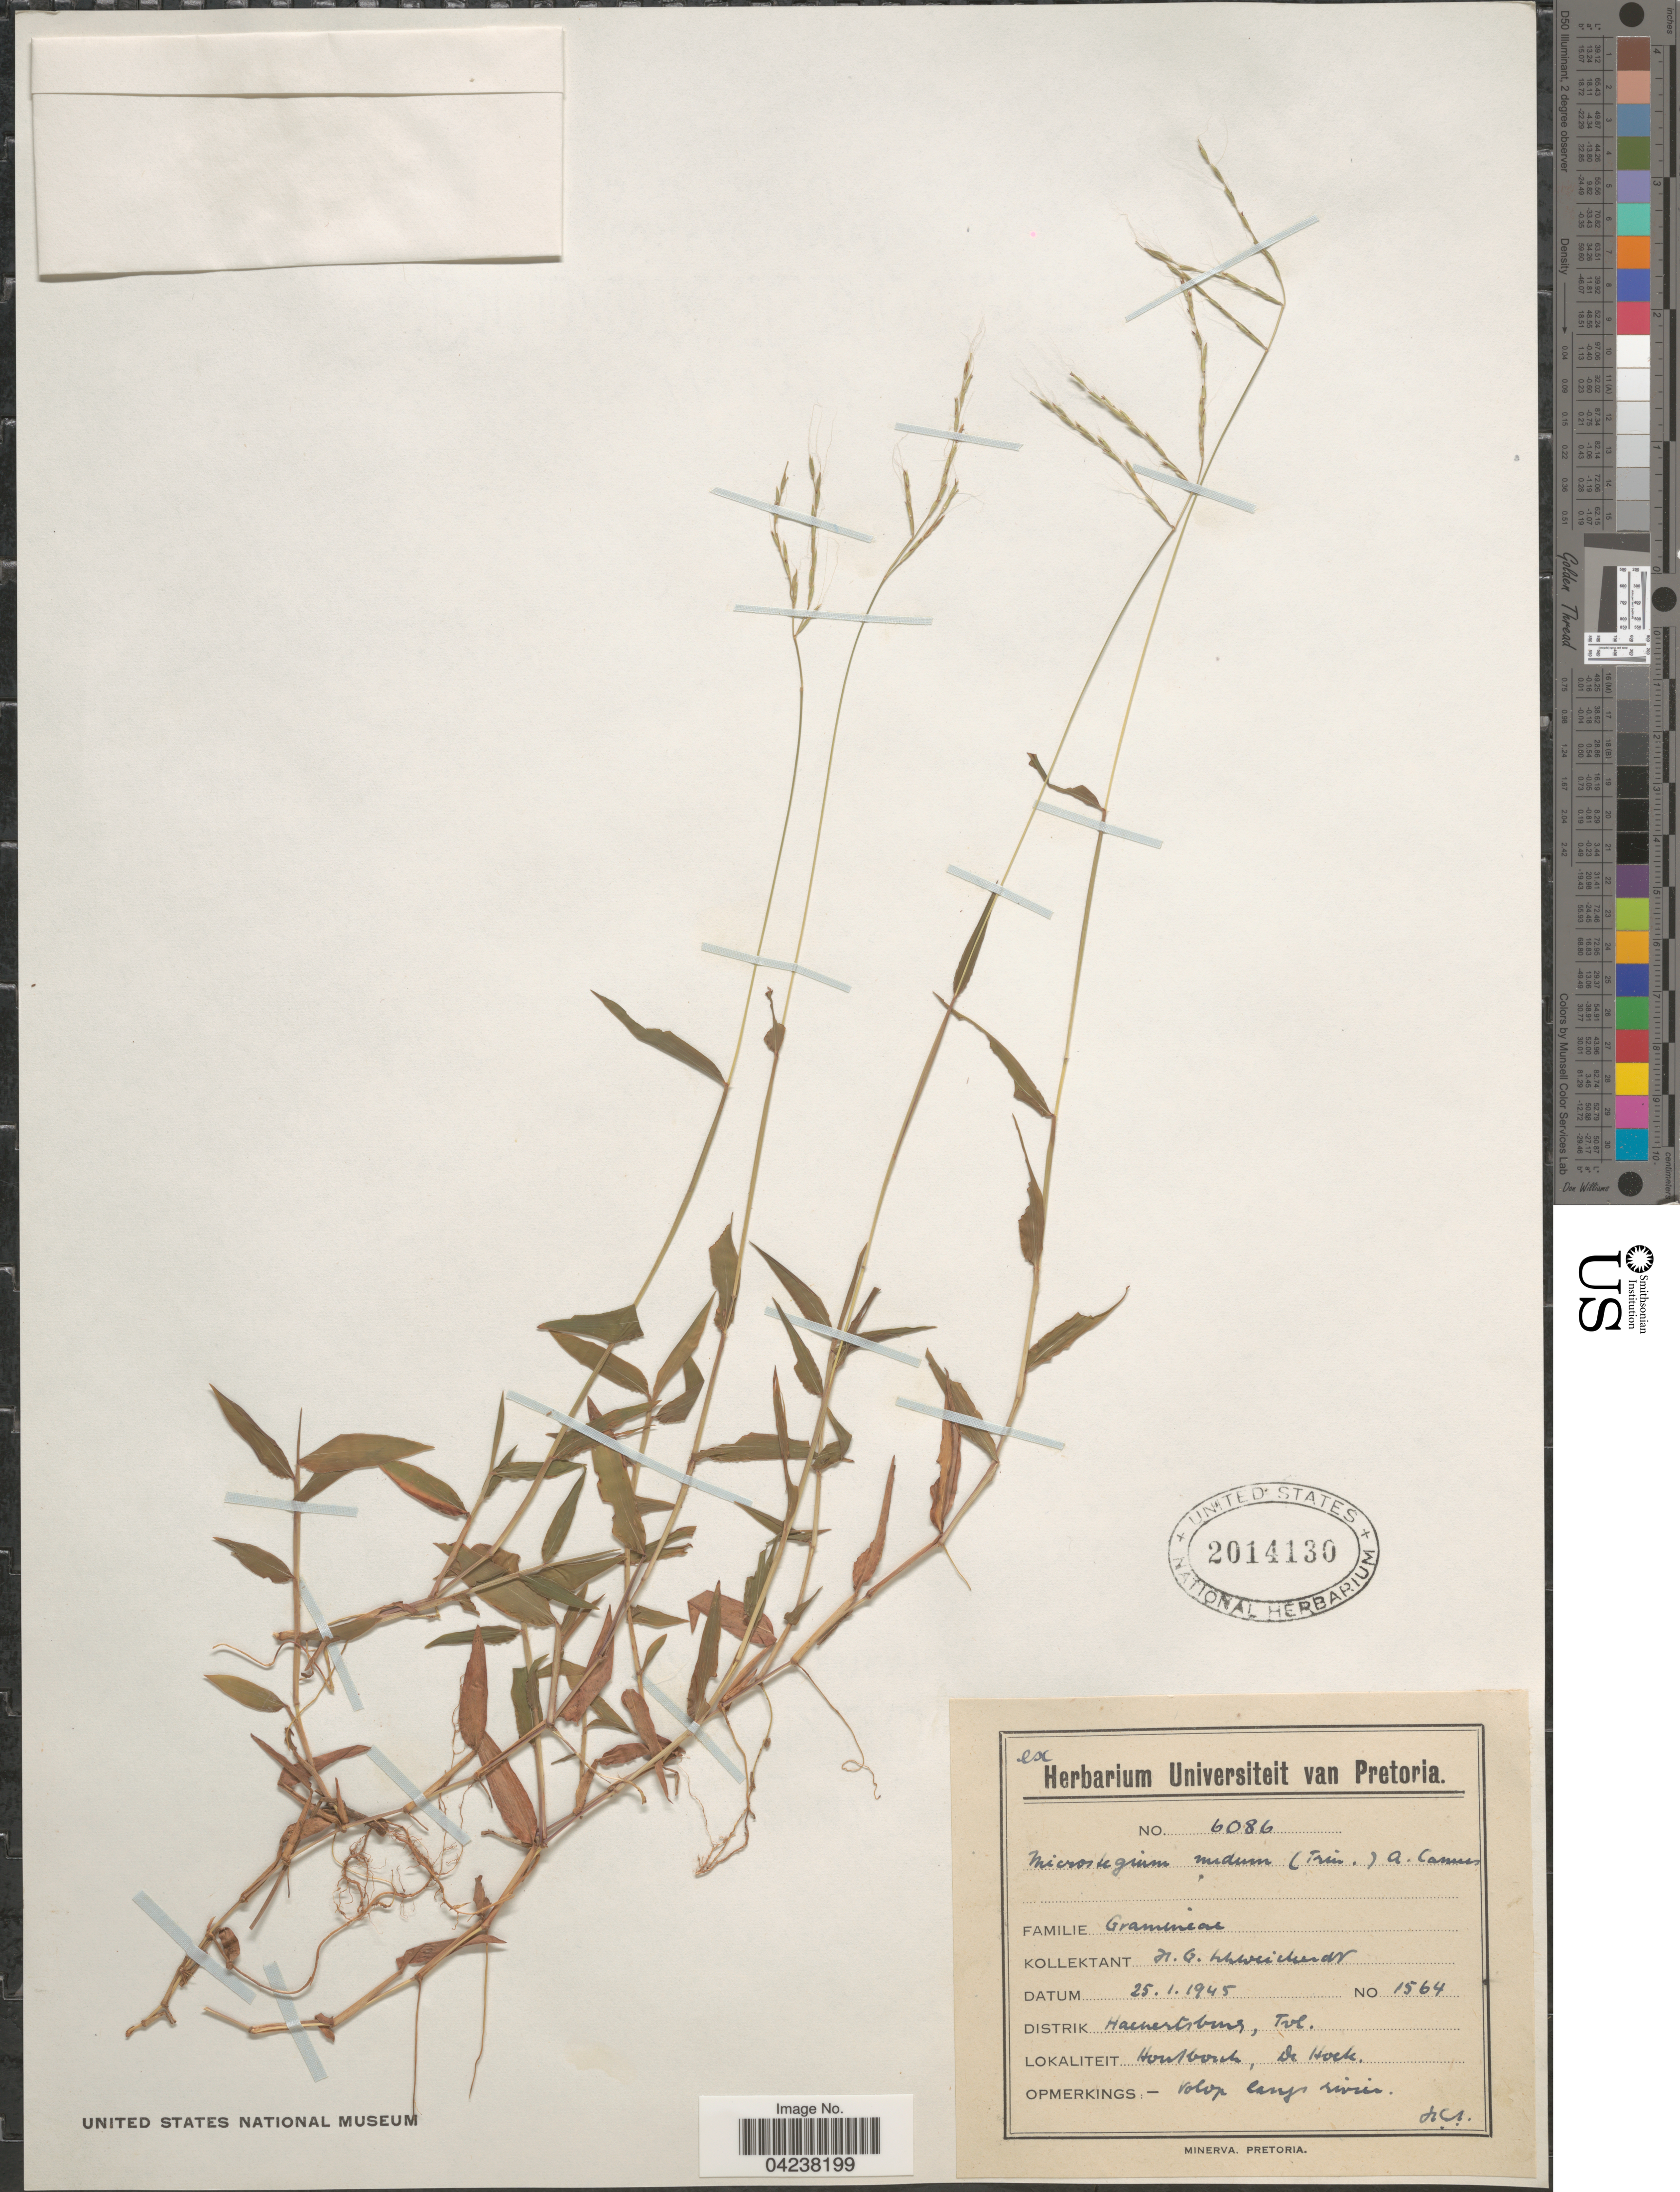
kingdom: Plantae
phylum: Tracheophyta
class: Liliopsida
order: Poales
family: Poaceae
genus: Microstegium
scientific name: Microstegium nudum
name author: (Trin.) A. Camus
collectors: H. Schweickerdt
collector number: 1564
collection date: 1945-01-25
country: South Africa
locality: Haenersburg, Tvl. Houtbosch, De Hoek.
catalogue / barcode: US 2014130